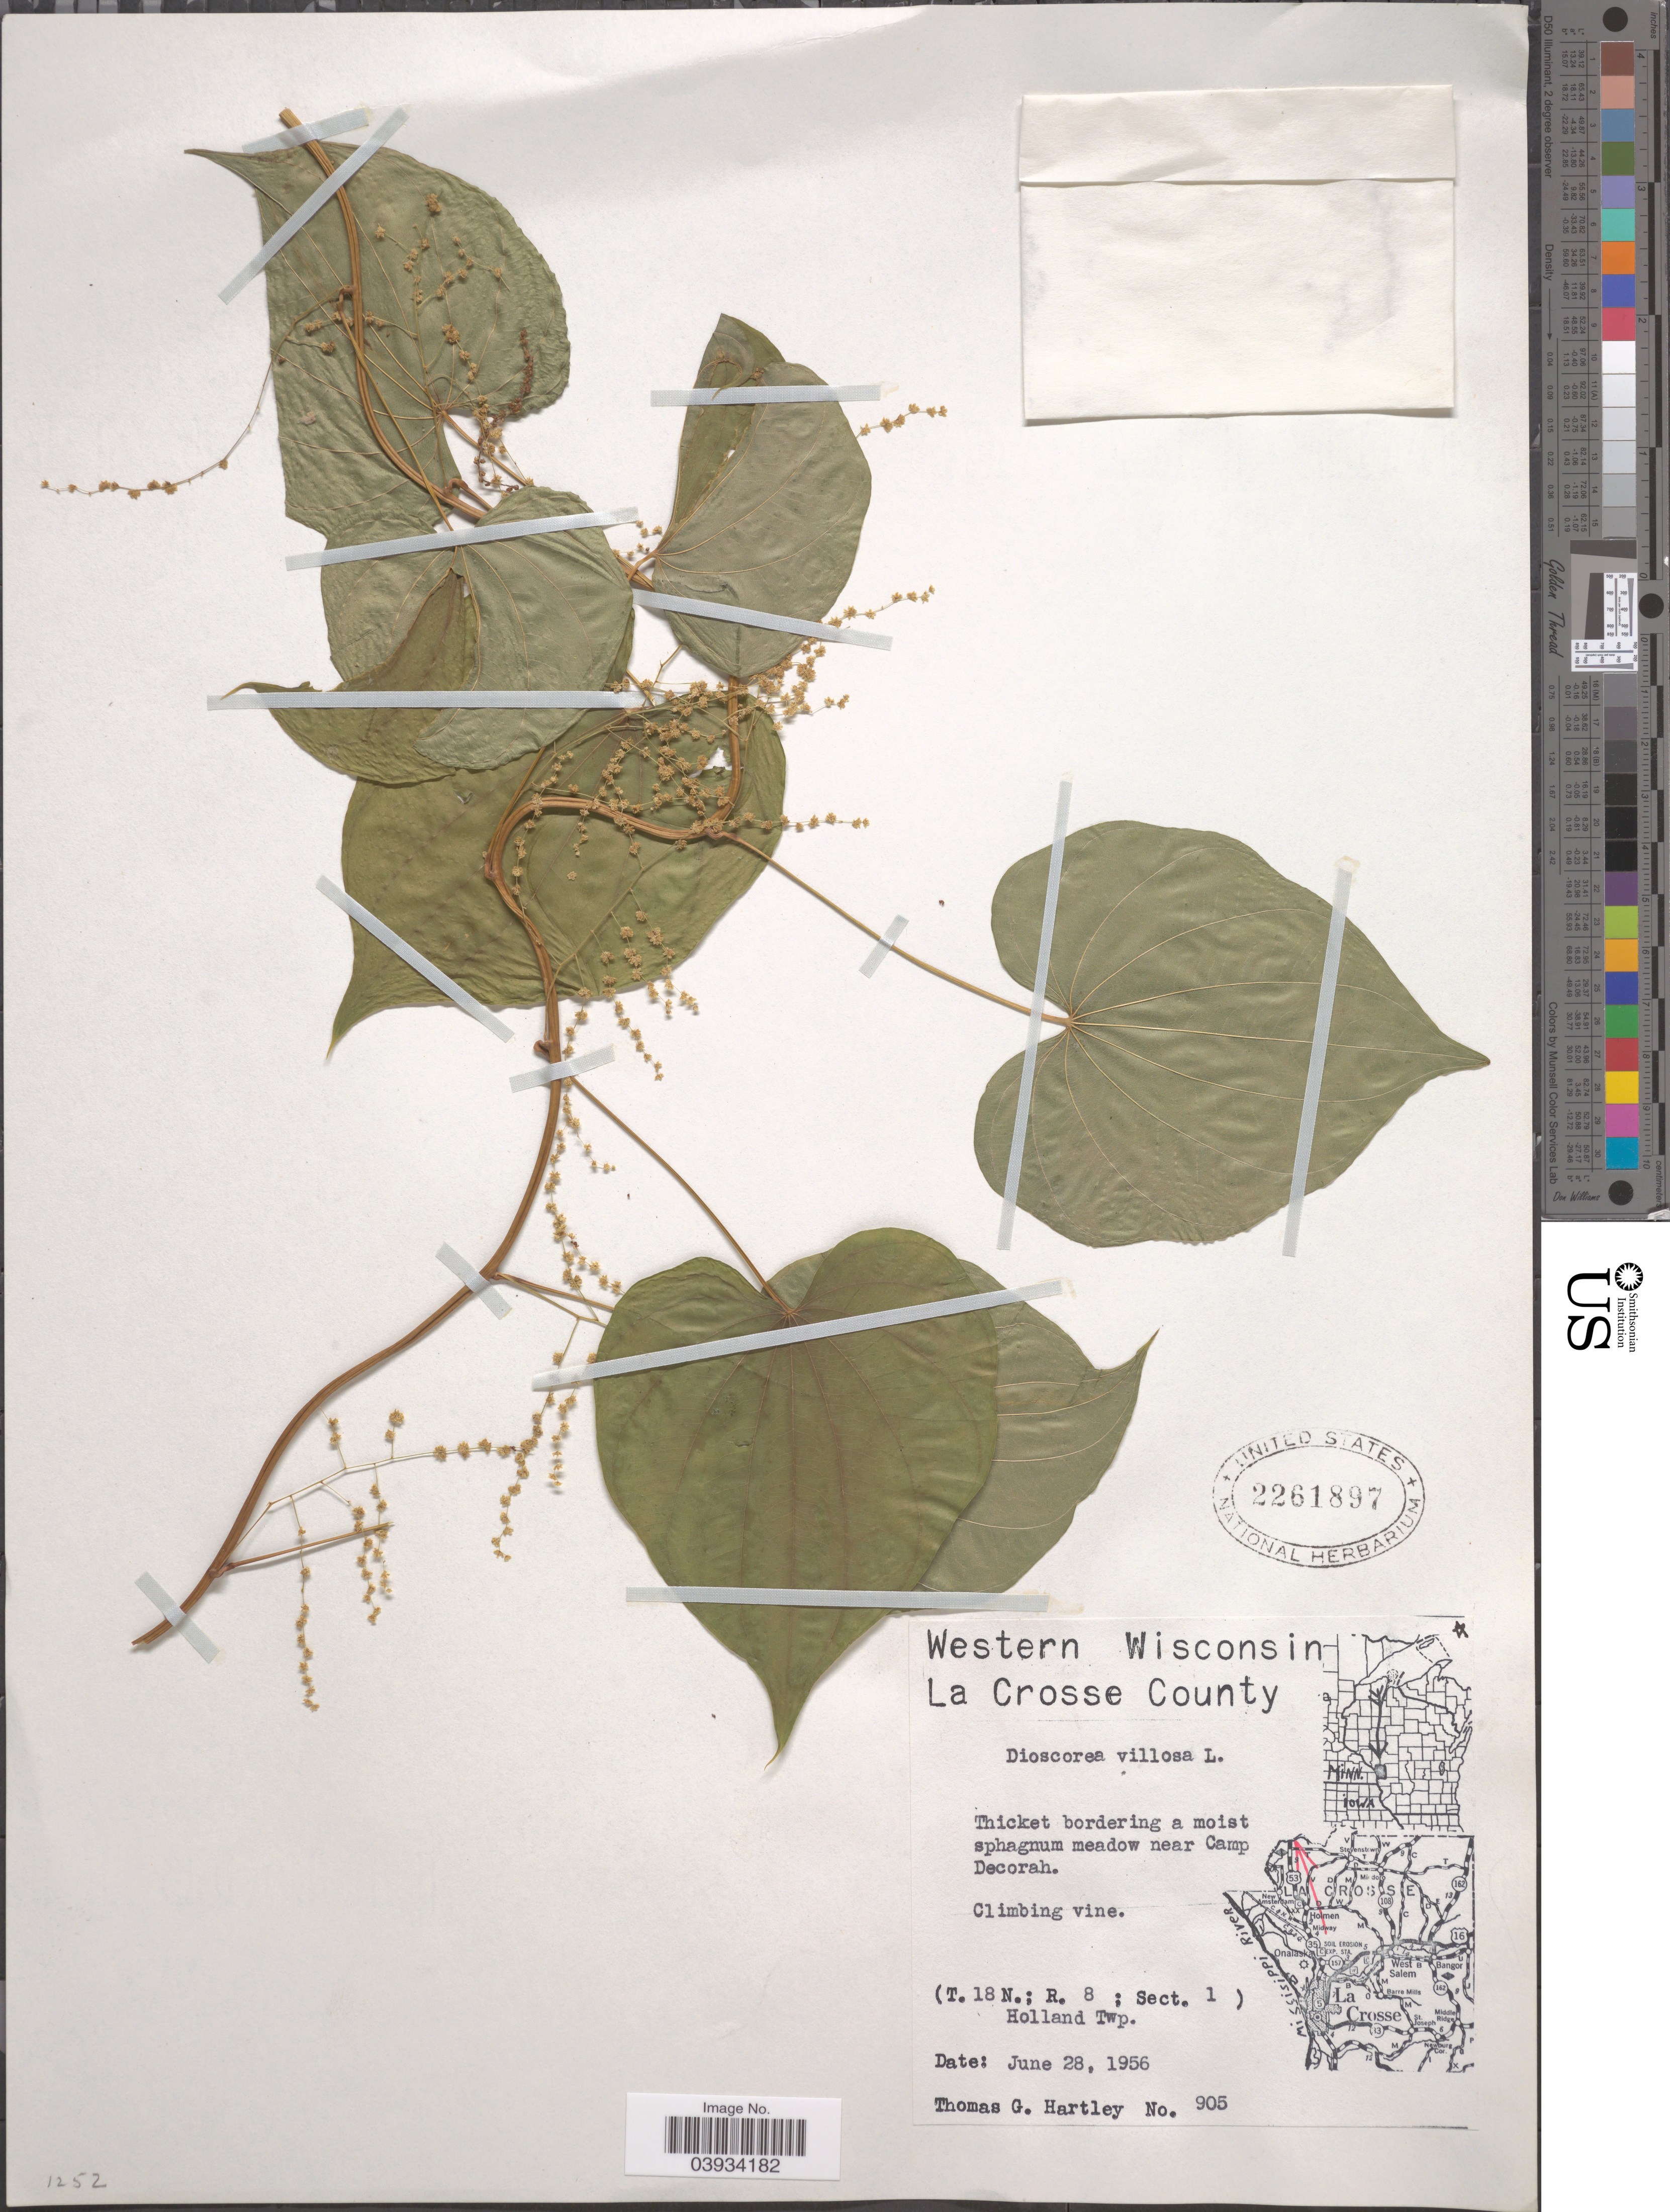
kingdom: Plantae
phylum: Tracheophyta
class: Liliopsida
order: Dioscoreales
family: Dioscoreaceae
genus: Dioscorea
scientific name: Dioscorea villosa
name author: L.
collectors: T. G. Hartley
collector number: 905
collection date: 1956-06-28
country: United States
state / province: Wisconsin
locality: Western Wisconsin. La Crosse County. Near Camp Decorah. (T. 18 N.; R. 8; Sect. 1) Holland Twp.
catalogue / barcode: US 2261897